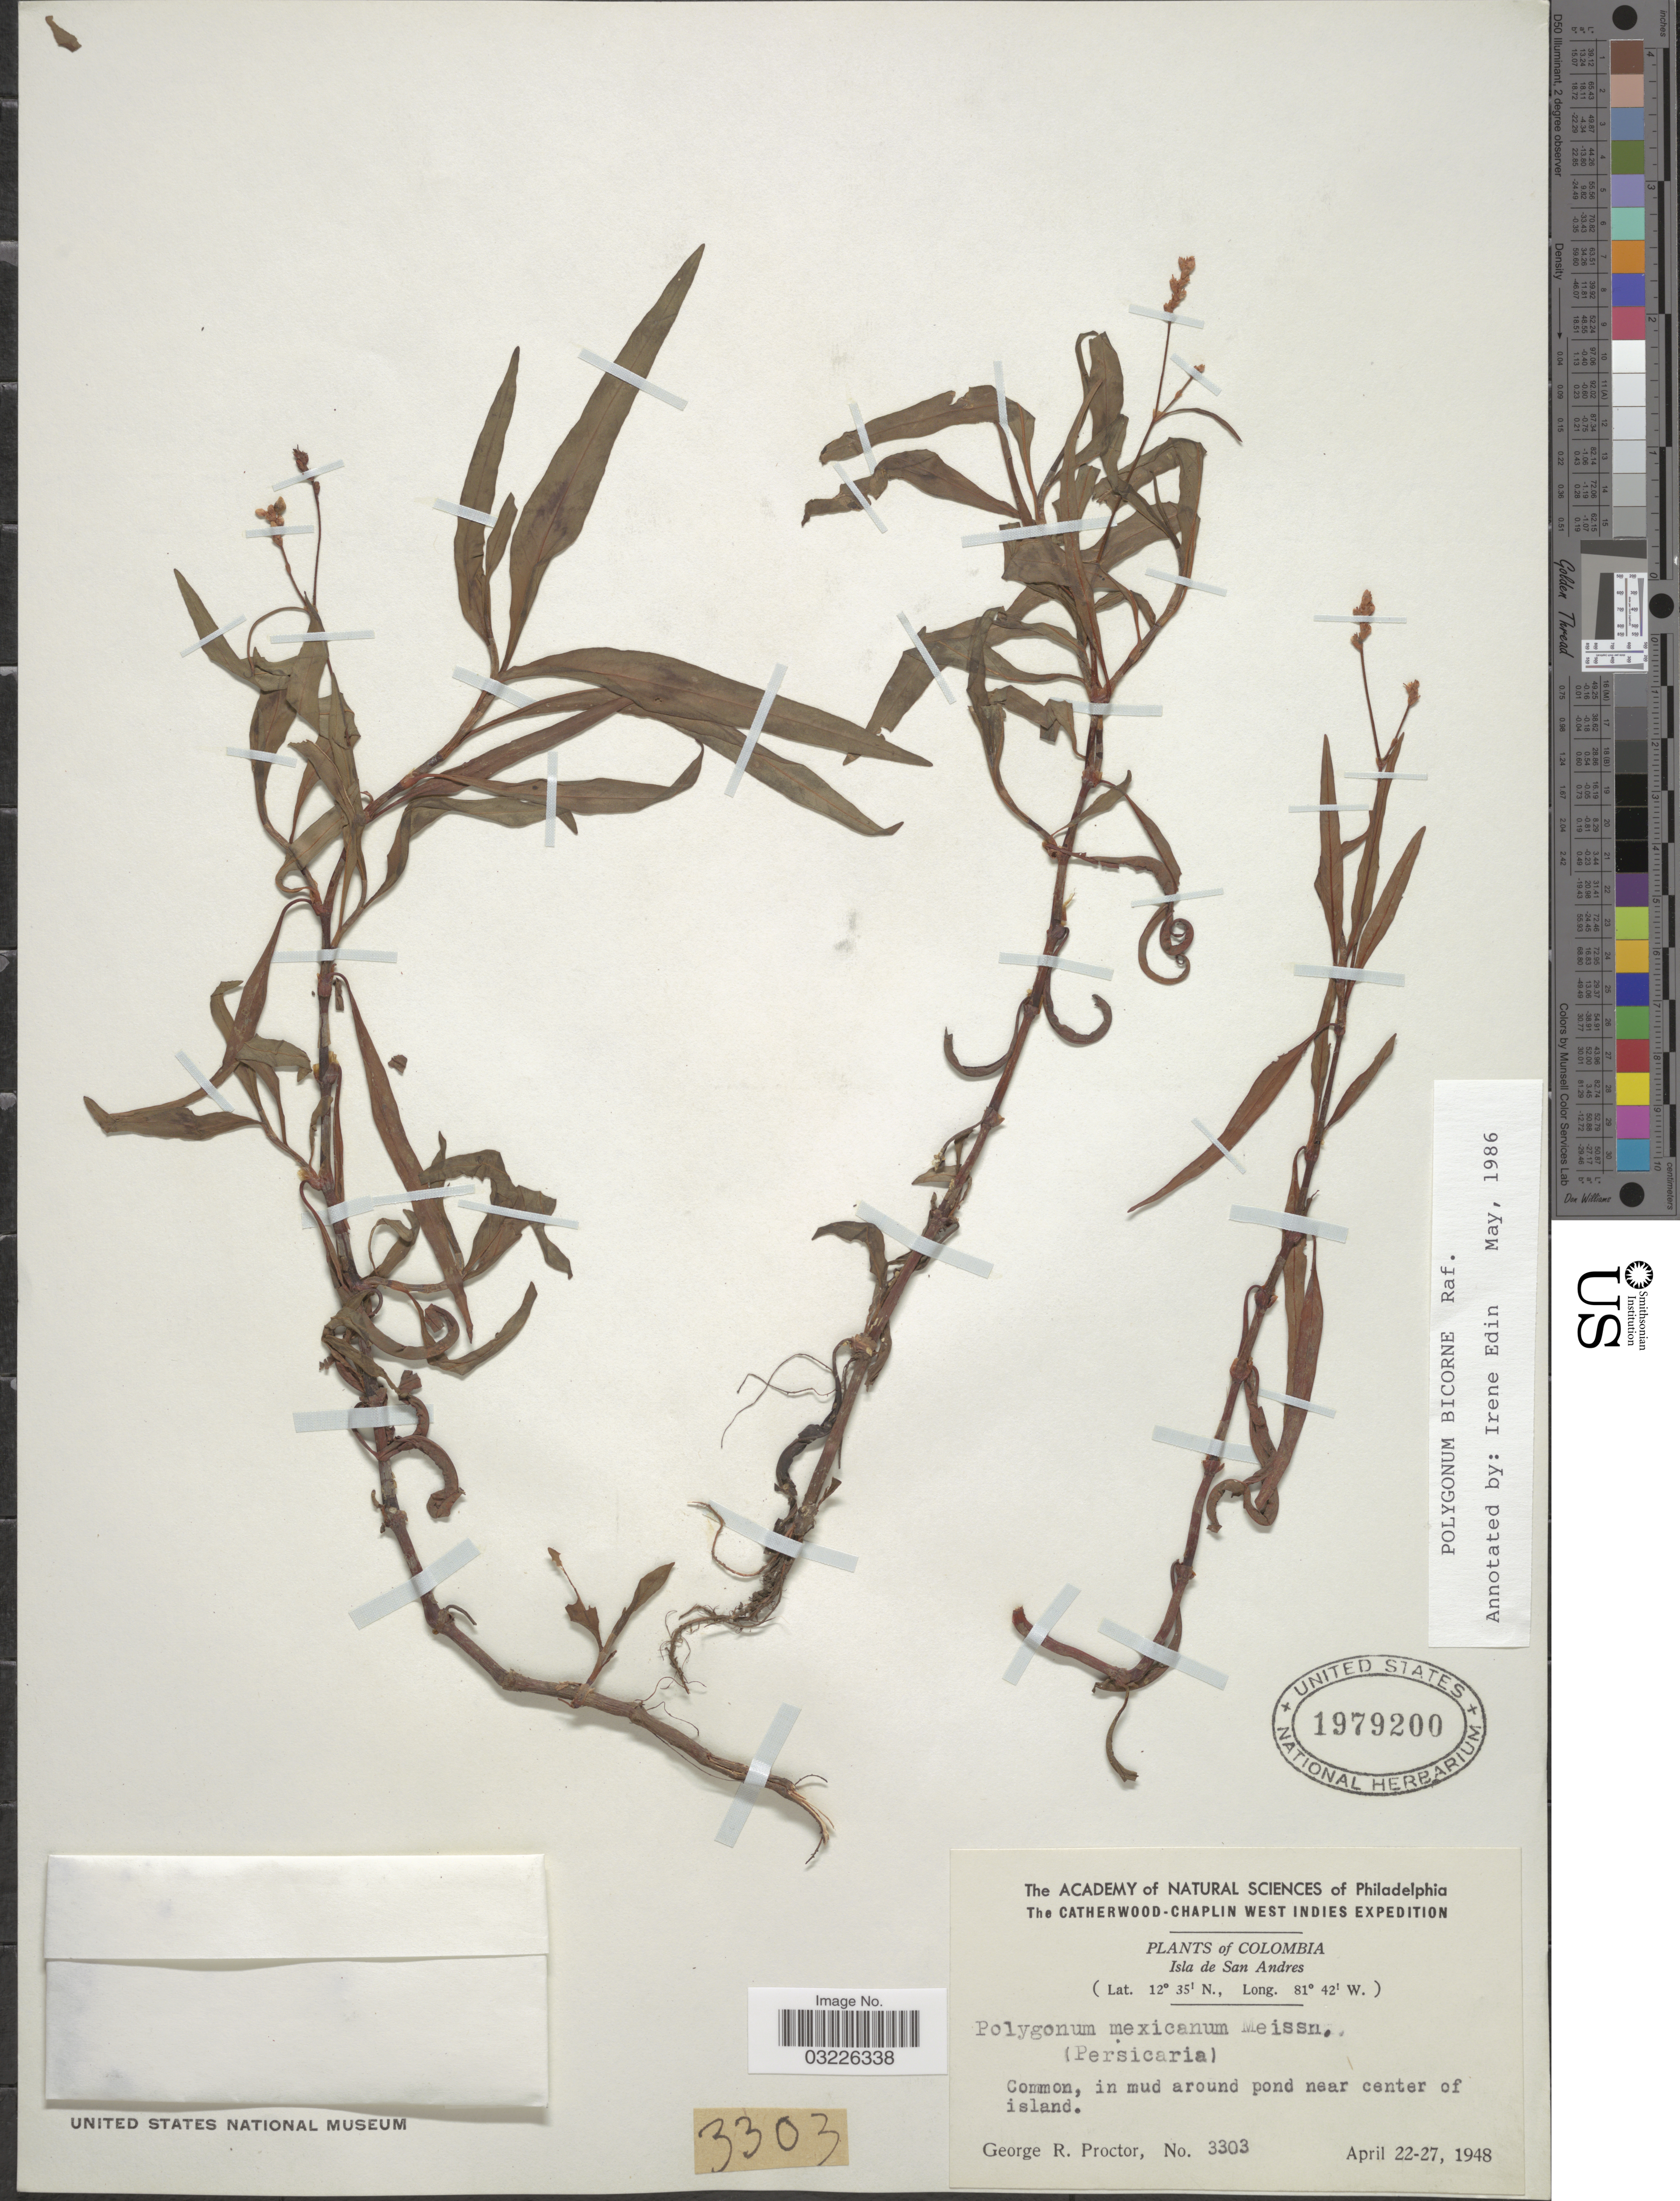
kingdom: Plantae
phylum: Tracheophyta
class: Magnoliopsida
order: Caryophyllales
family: Polygonaceae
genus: Polygonum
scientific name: Polygonum bicorne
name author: Raf.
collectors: G. Proctor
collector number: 3303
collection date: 1948-04-22/1948-04-27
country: Colombia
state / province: San Andres y Providencia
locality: Isla de San Andres, Common, in mud around pond near center of island.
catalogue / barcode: US 1979200